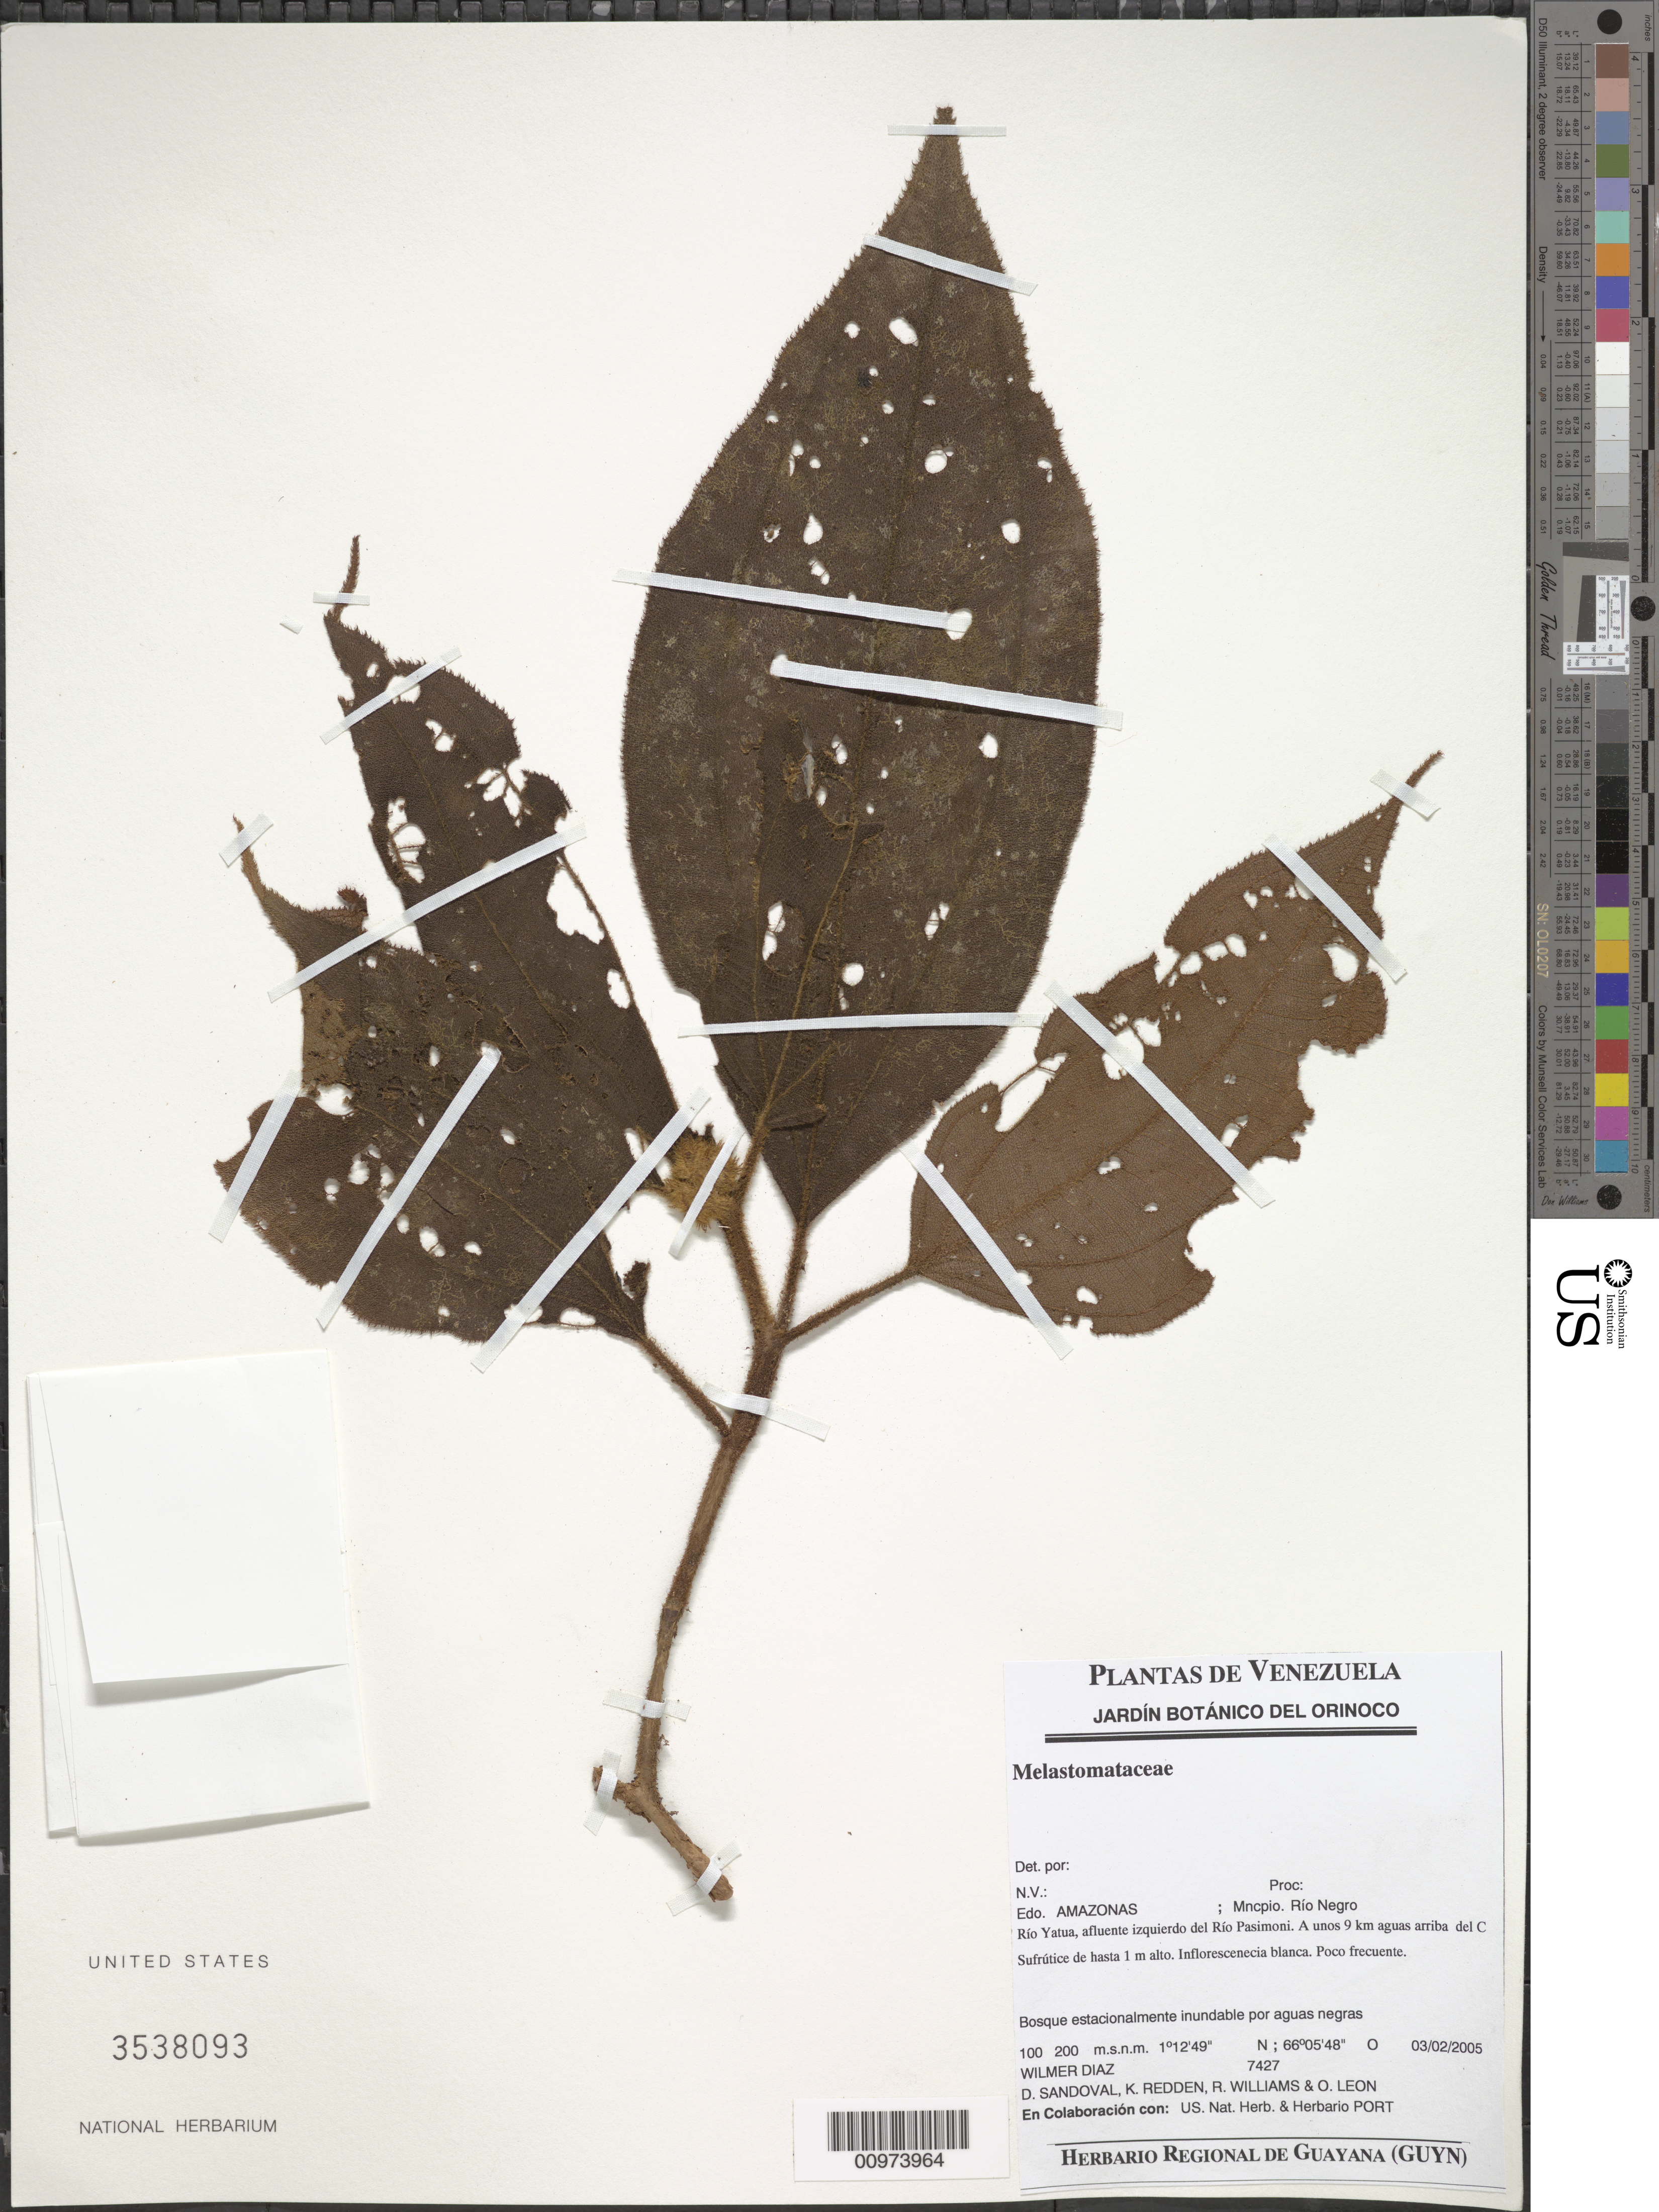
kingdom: Plantae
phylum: Tracheophyta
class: Magnoliopsida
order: Myrtales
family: Melastomataceae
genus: Miconia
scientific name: Miconia sp.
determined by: Michelangeli, F. A.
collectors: W. Díaz P., D. Sandoval, K. M. Redden, R. Williams & O. León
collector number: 7427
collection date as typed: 3-Feb-05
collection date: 2005-02-03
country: Venezuela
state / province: Amazonas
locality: Mun. Río Negro, Río Yatua, afluente izquierdo del Río Pasimoni, 9 km aguas arriba del Campamento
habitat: Bosque estacionalmente inundable por aguas negras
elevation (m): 100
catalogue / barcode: US 3538093